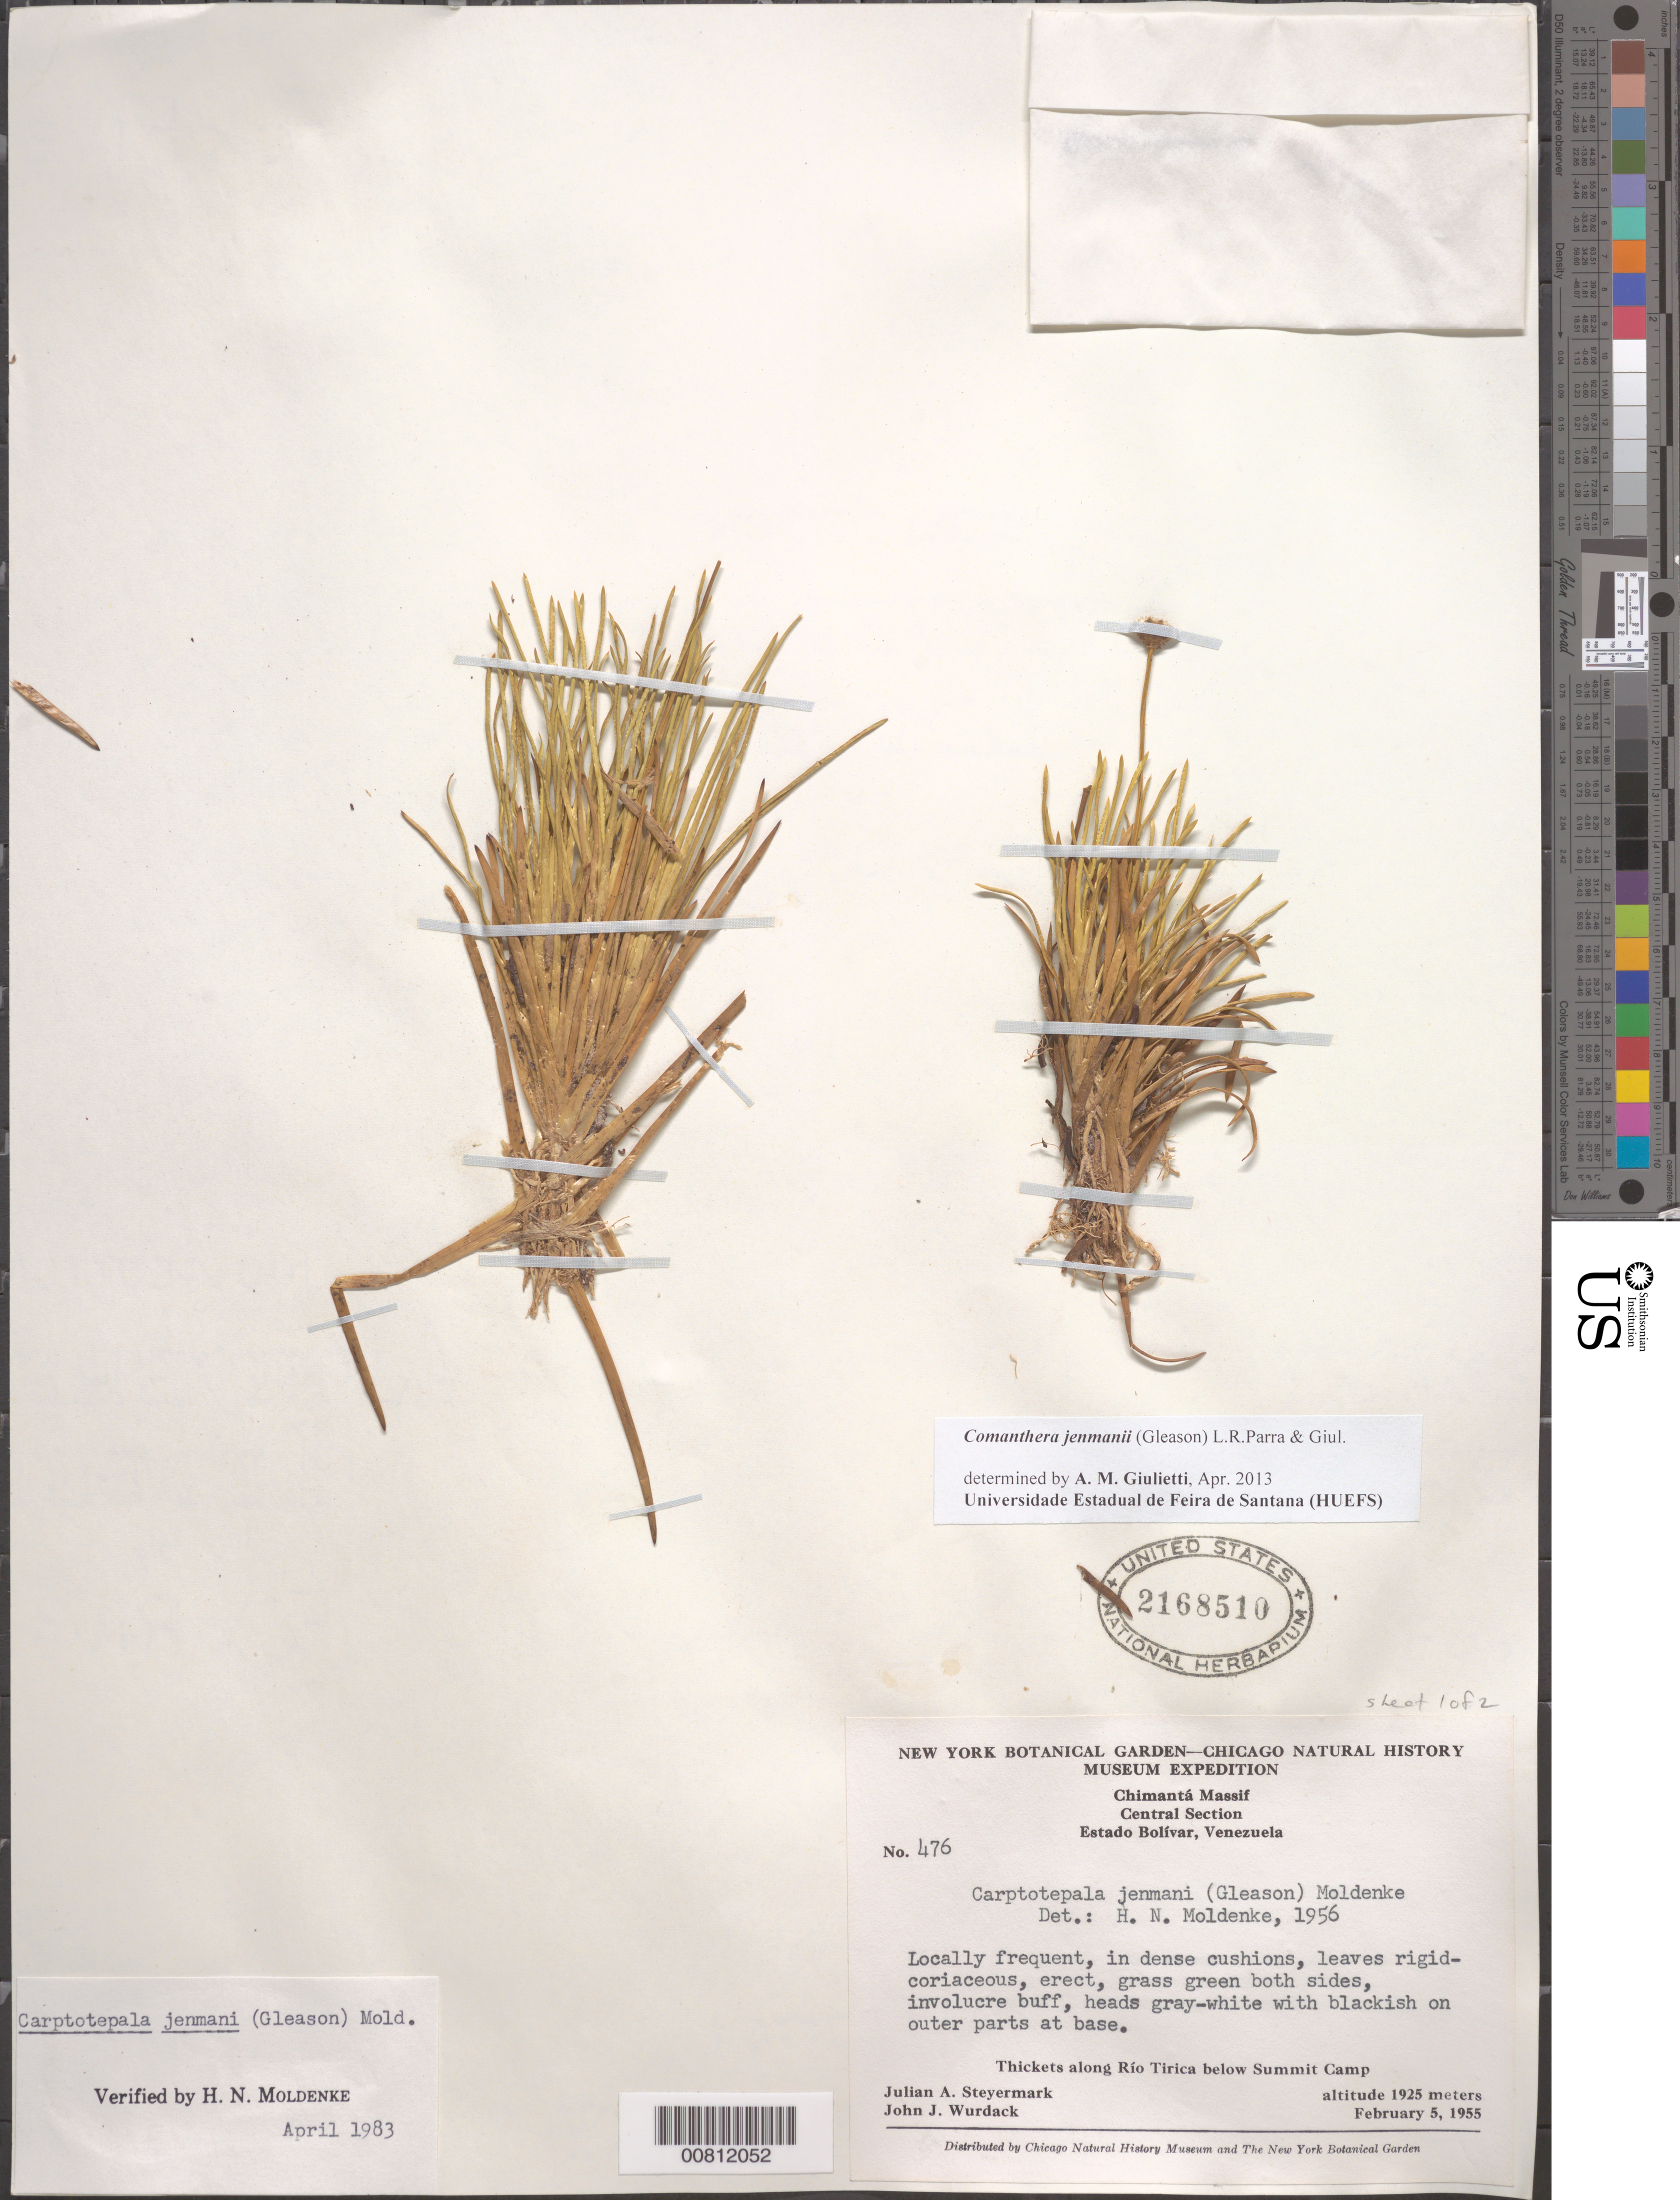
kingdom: Plantae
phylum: Tracheophyta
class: Liliopsida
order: Poales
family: Eriocaulaceae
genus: Comanthera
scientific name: Comanthera jenmanii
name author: (Gleason) L.R. Parra & Giul.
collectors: J. Steyermark & J. J. Wurdack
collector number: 476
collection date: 1955-02-05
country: Venezuela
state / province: Bolivar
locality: Chimantá Massif. Central Section. Estado Bolívar. Thickets along Río Tirica below Summit Camp.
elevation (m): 1925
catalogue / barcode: US 2168510